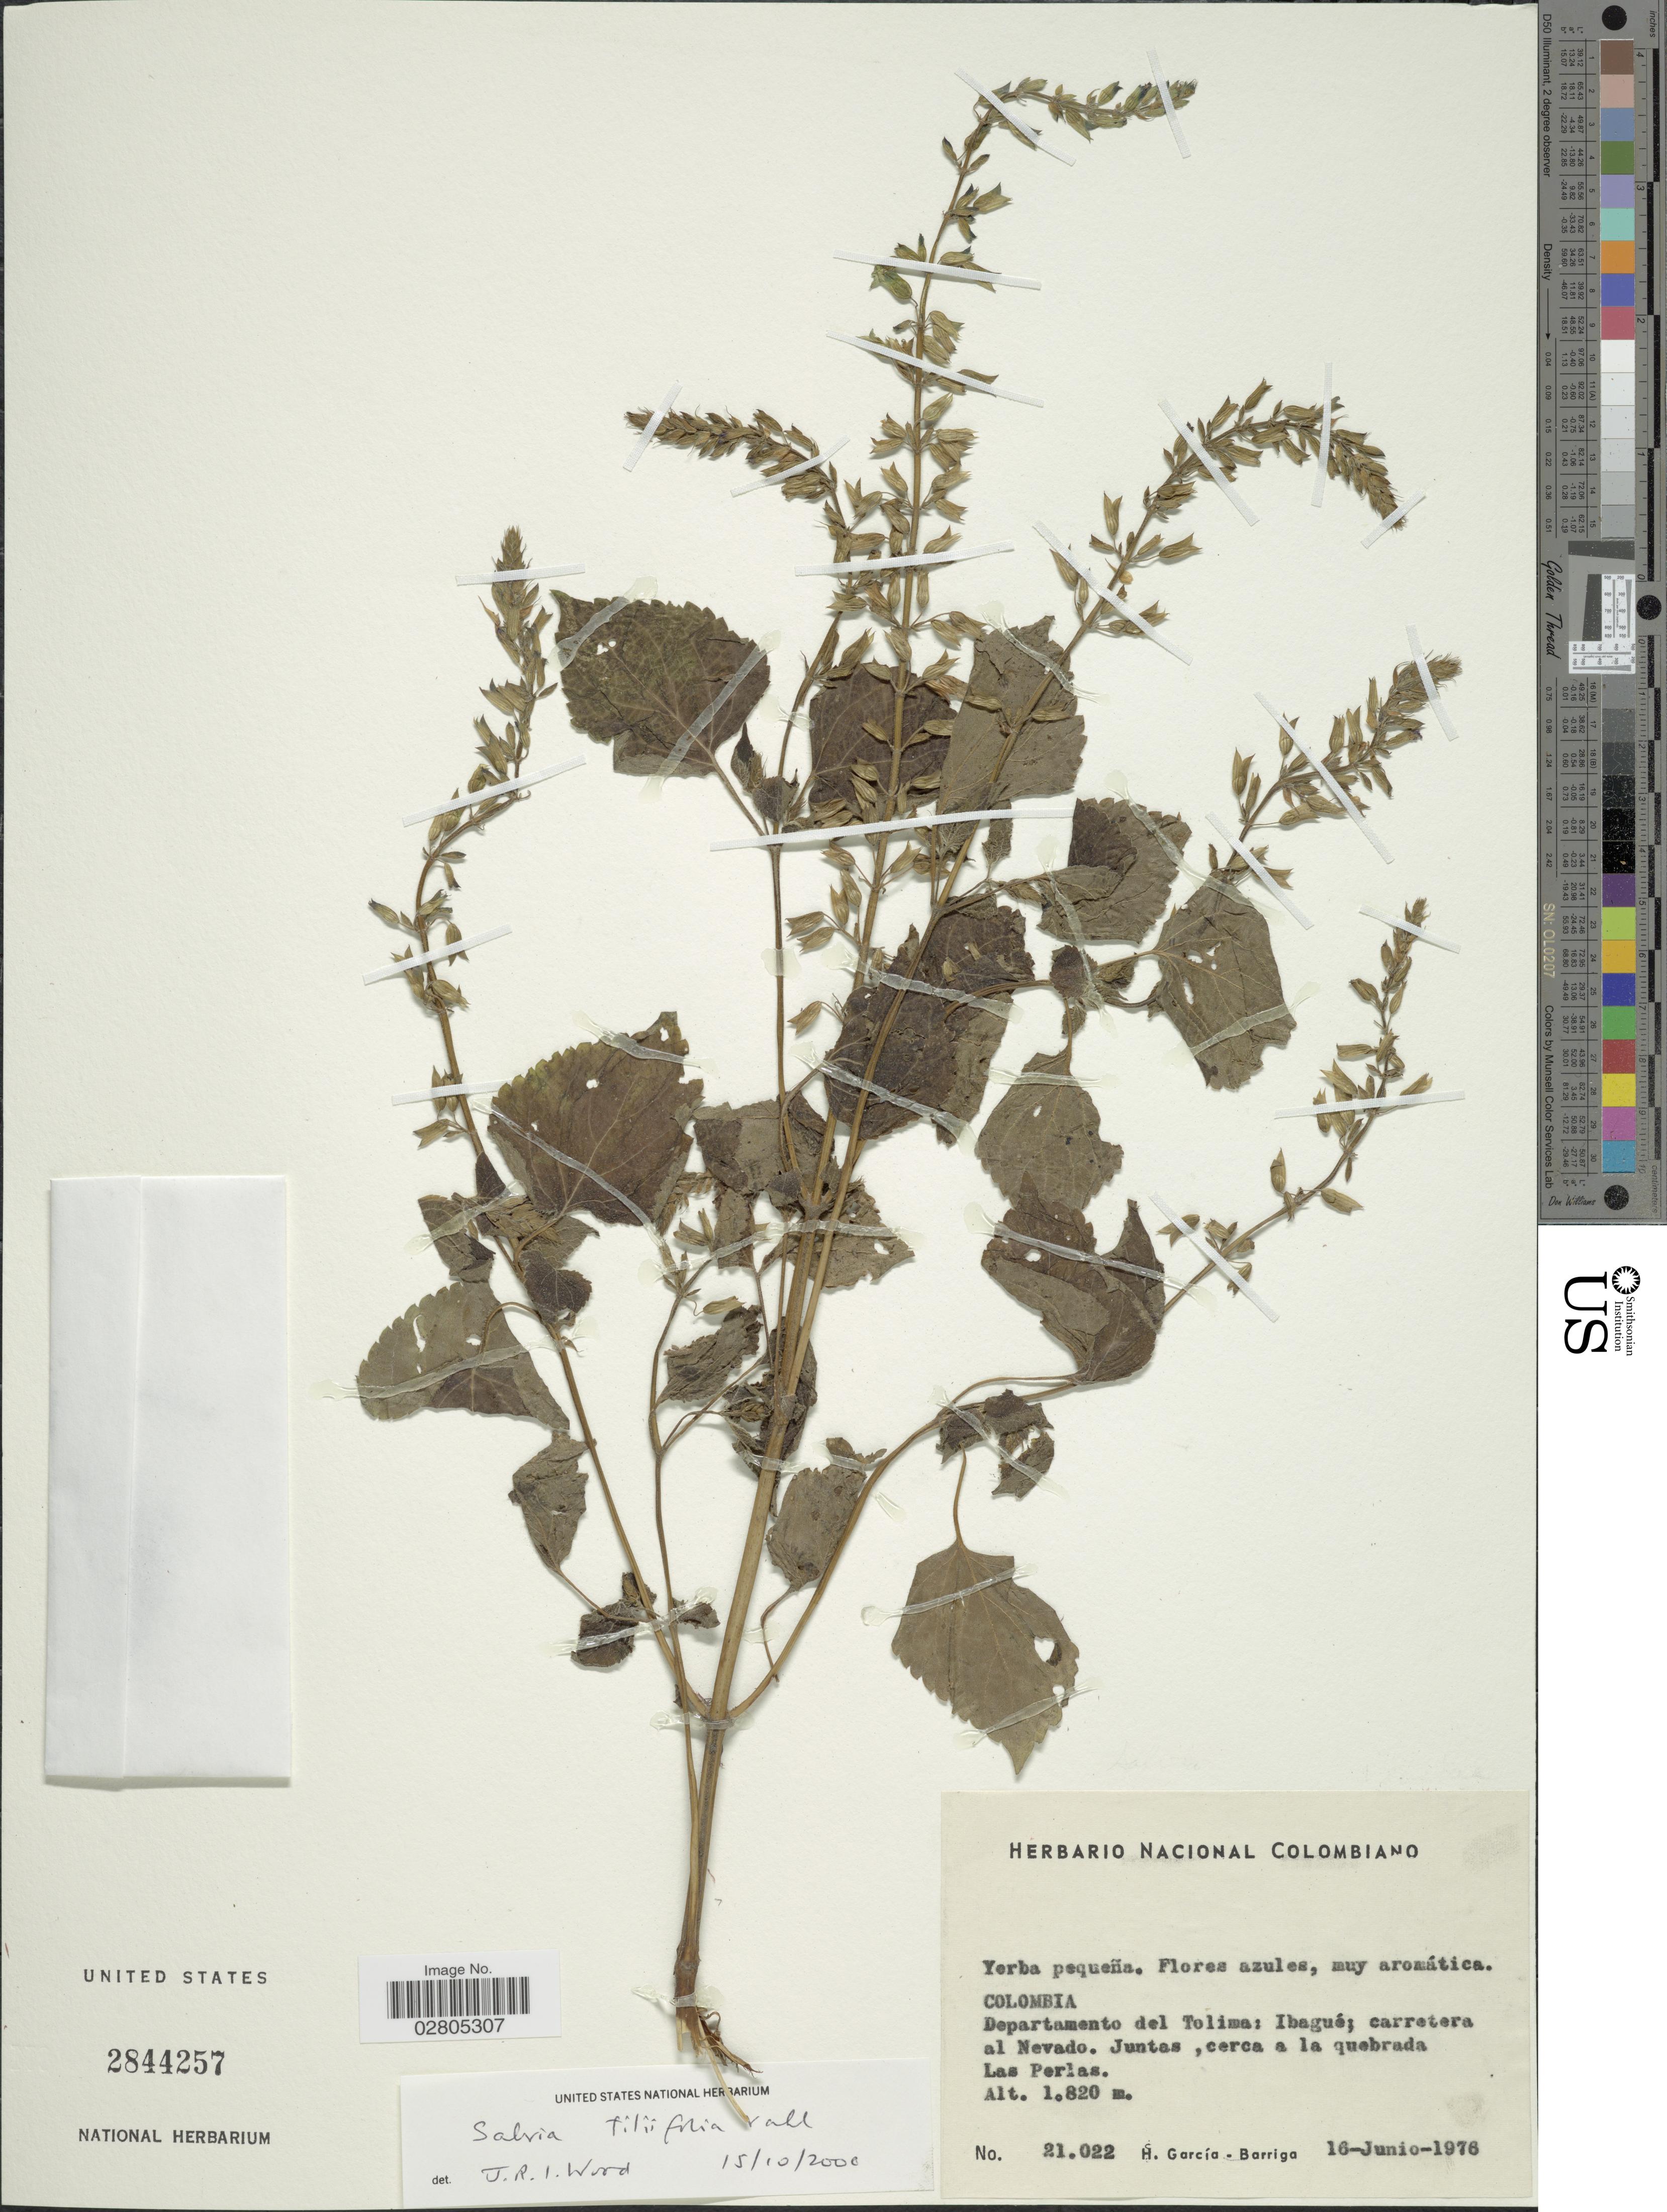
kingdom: Plantae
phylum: Tracheophyta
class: Magnoliopsida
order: Lamiales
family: Lamiaceae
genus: Salvia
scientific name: Salvia tiliifolia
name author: Vahl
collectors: H. García Barriga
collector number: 21022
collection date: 1976-06-16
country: Colombia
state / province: Tolima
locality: Departamento del Tolima, Ibagué, carretera al Nevado, Juntas, cerca a la quebrada Las Perlas.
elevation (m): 1820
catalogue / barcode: US 2844257